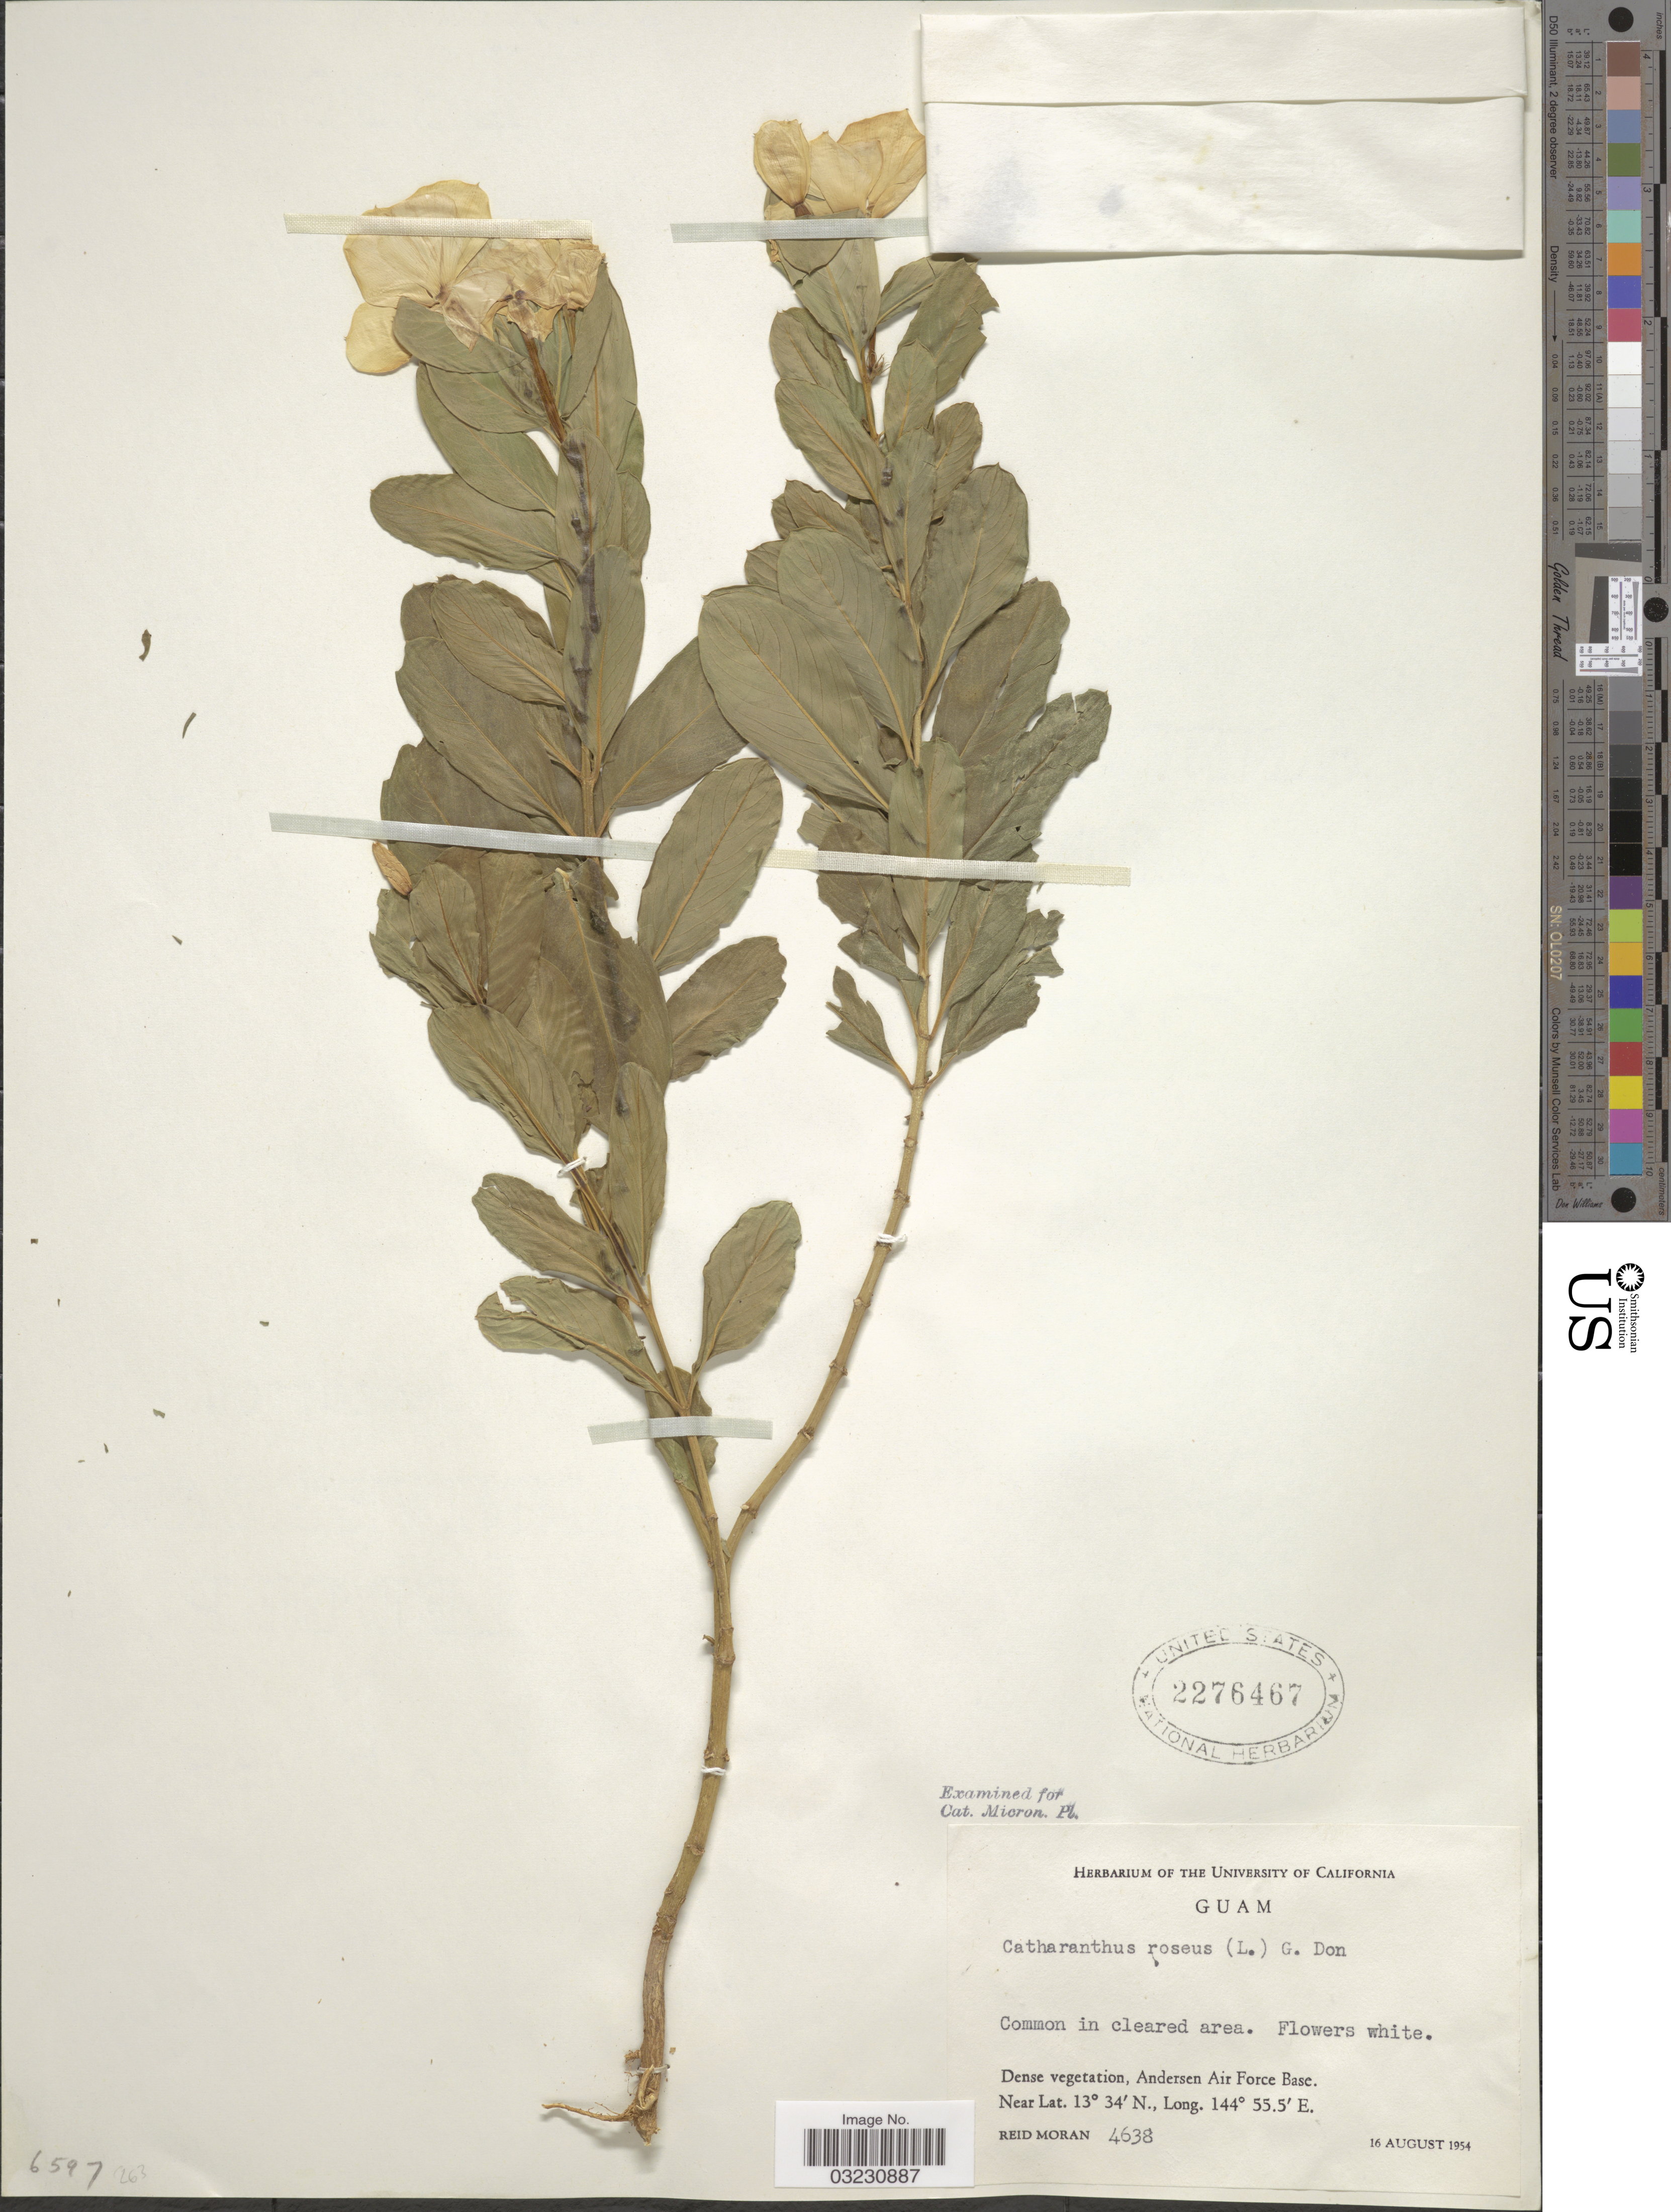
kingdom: Plantae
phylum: Tracheophyta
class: Magnoliopsida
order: Gentianales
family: Apocynaceae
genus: Catharanthus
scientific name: Catharanthus roseus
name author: (L.) G. Don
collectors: R. Moran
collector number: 4638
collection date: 1954-08-16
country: Guam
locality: Andersen Air Force Base.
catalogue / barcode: US 2276467